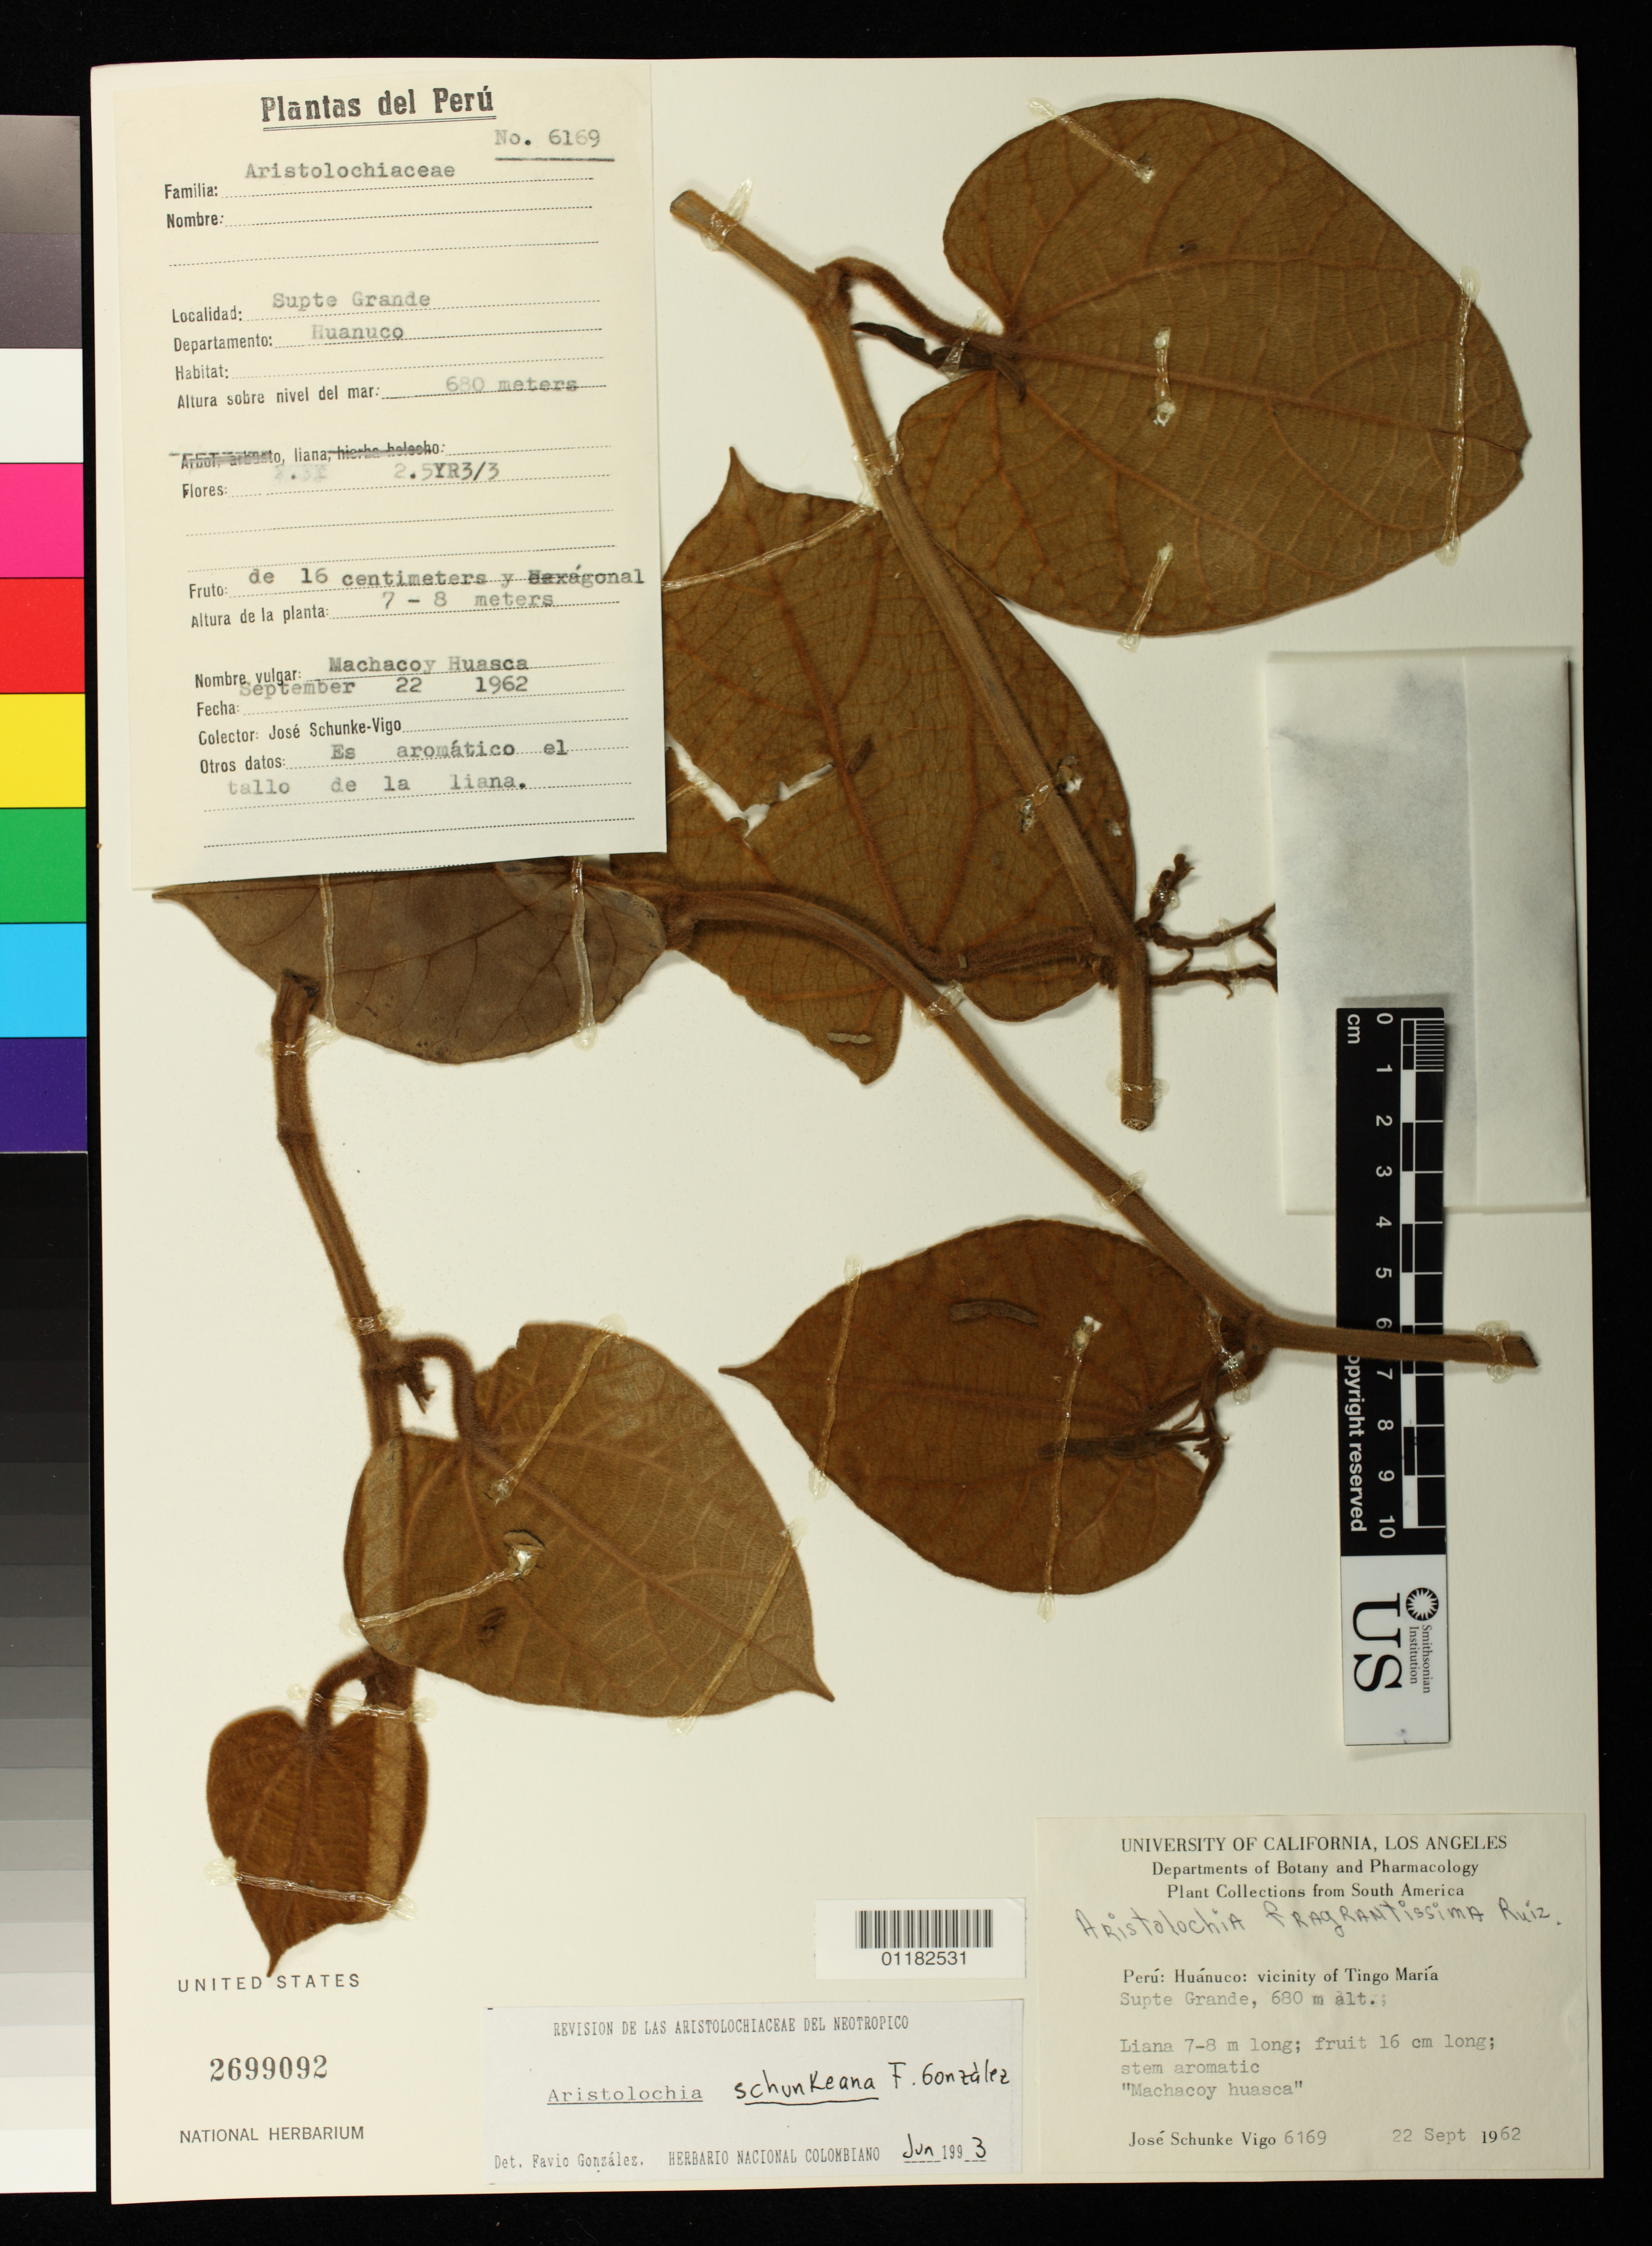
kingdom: Plantae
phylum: Tracheophyta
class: Magnoliopsida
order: Piperales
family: Aristolochiaceae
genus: Aristolochia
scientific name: Aristolochia schunkeana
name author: F. González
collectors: J. Schunke Vigo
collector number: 6169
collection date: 1962-09-22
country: Peru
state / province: Huánuco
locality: Vicinity of Tingo Maria Supte Grand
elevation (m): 680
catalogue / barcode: US 2699092